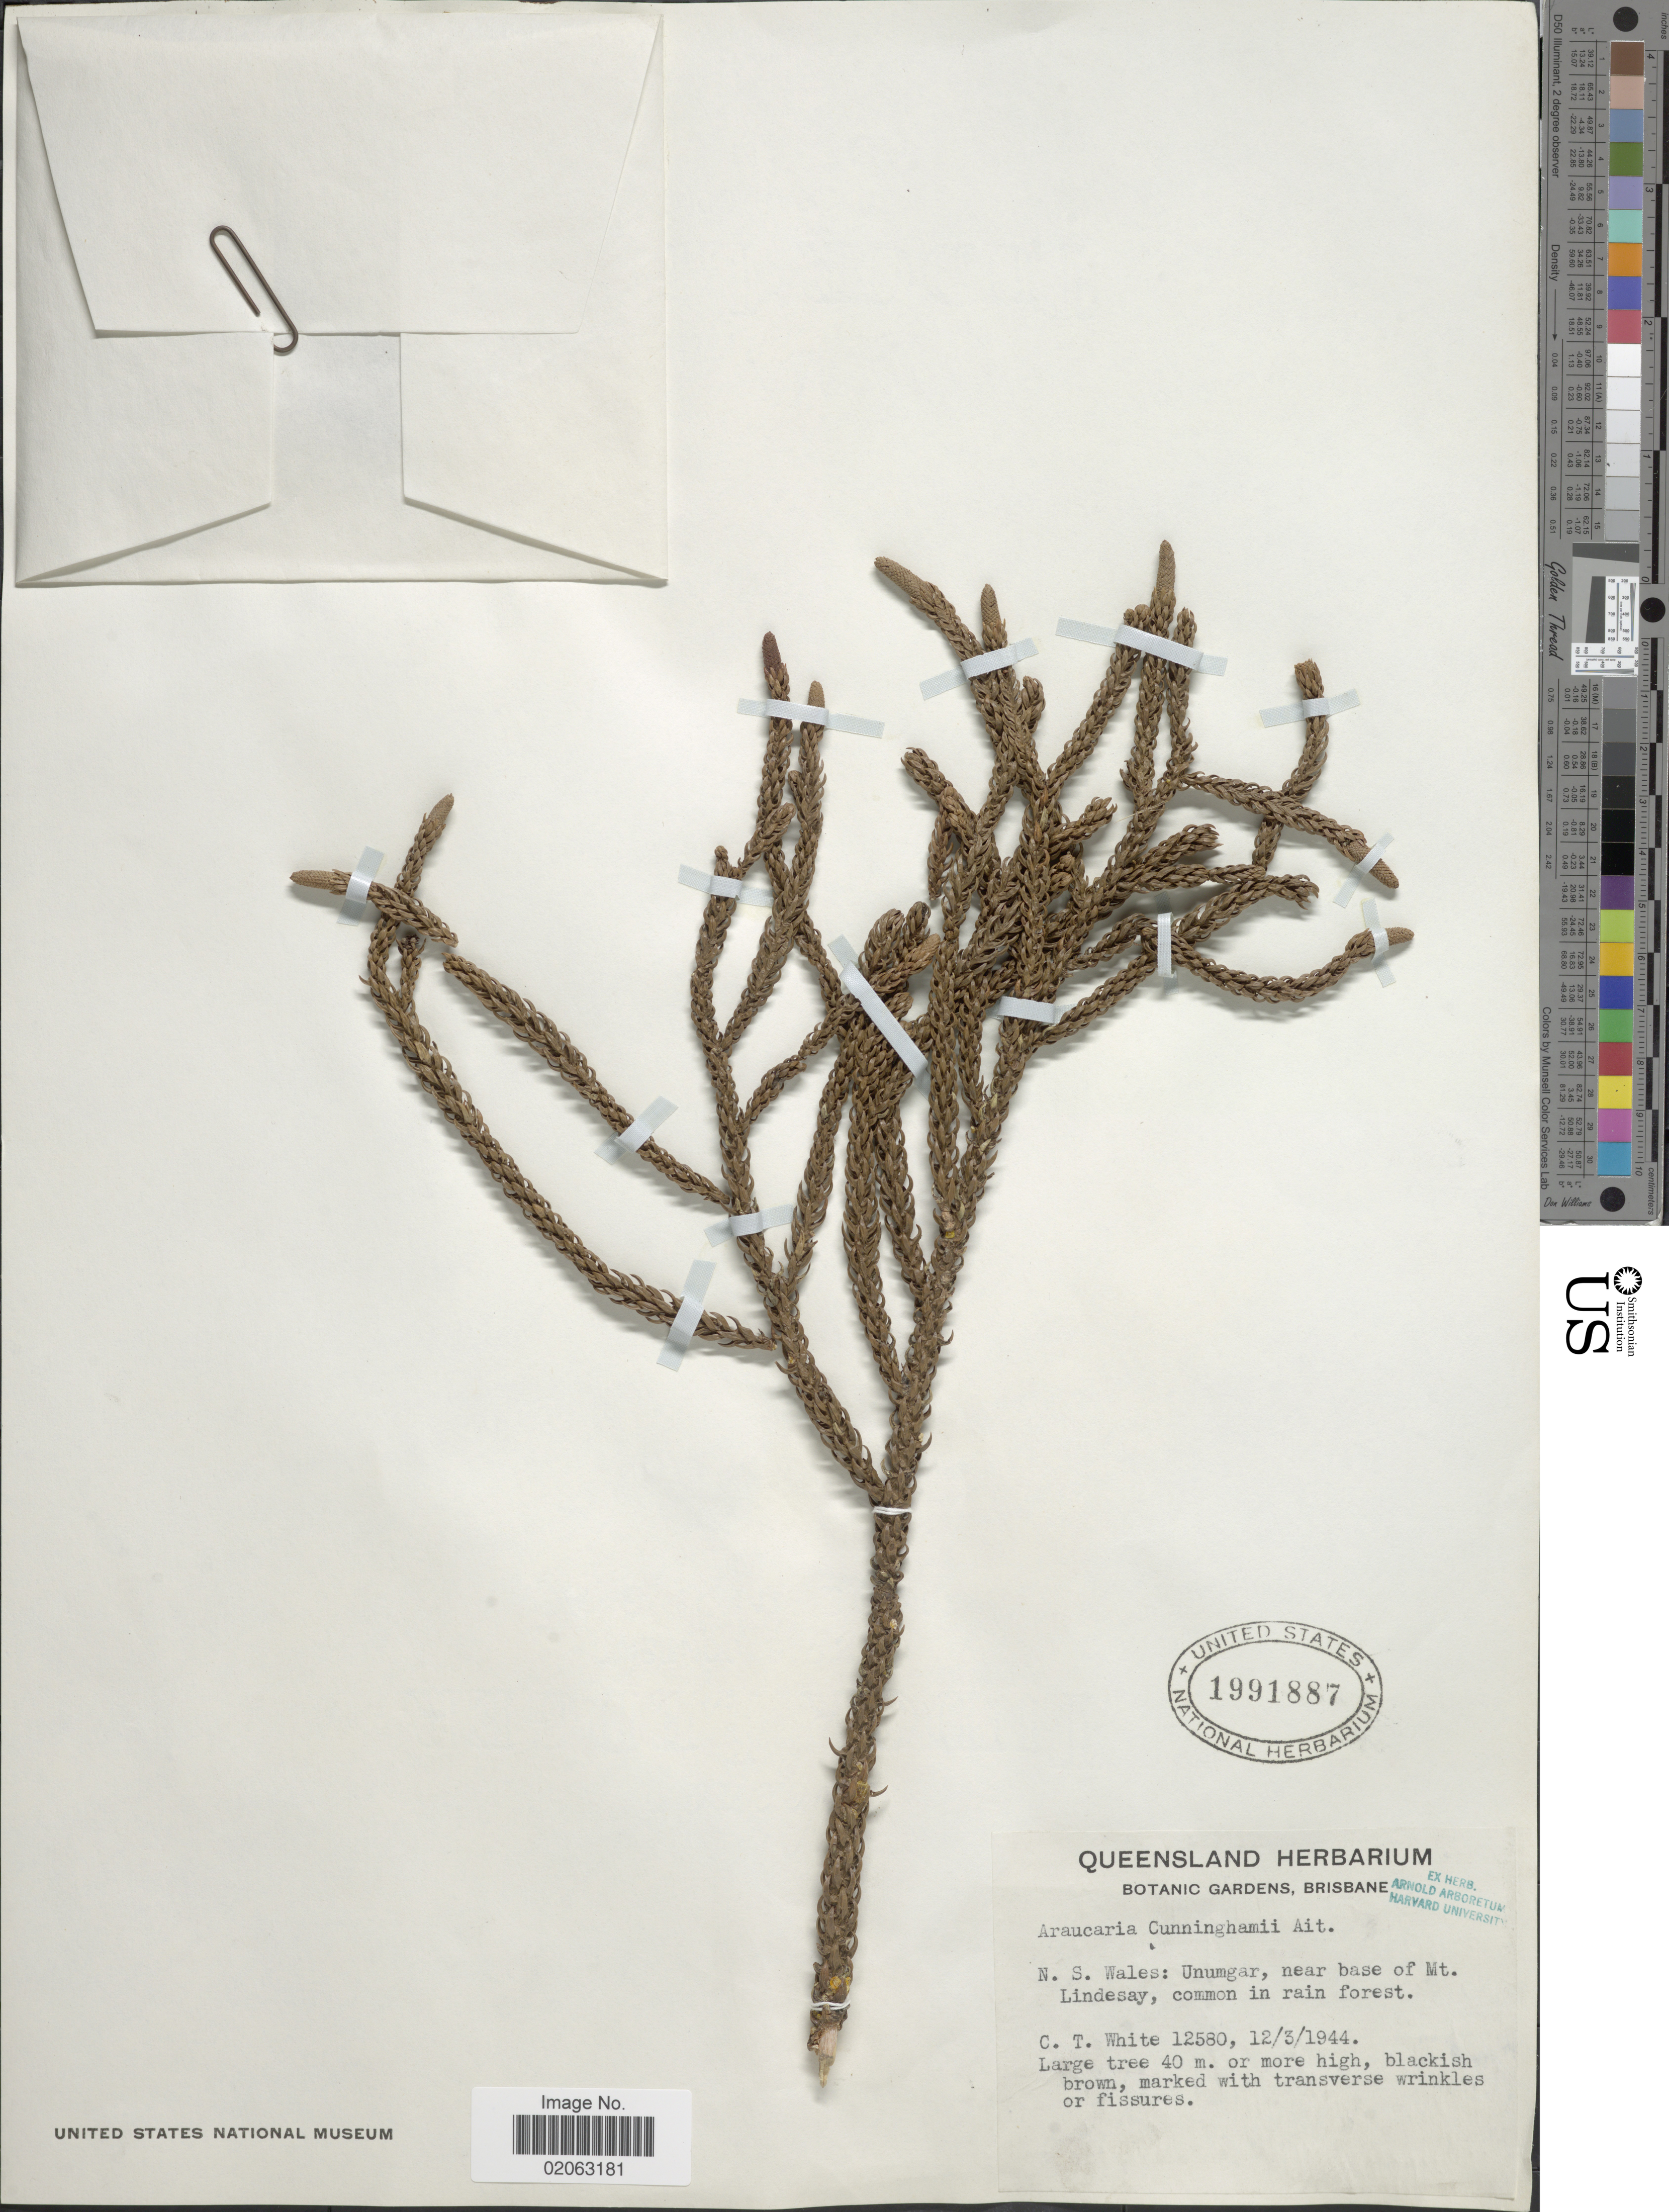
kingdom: Plantae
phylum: Tracheophyta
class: Pinopsida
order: Pinales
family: Araucariaceae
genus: Araucaria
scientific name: Araucaria cunninghamii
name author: Aiton ex D. Don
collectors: C. T. White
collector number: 12580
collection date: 1944-03-12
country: Australia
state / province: New South Wales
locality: Unumgar, near base of Mt. Lindesay.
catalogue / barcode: US 1991887